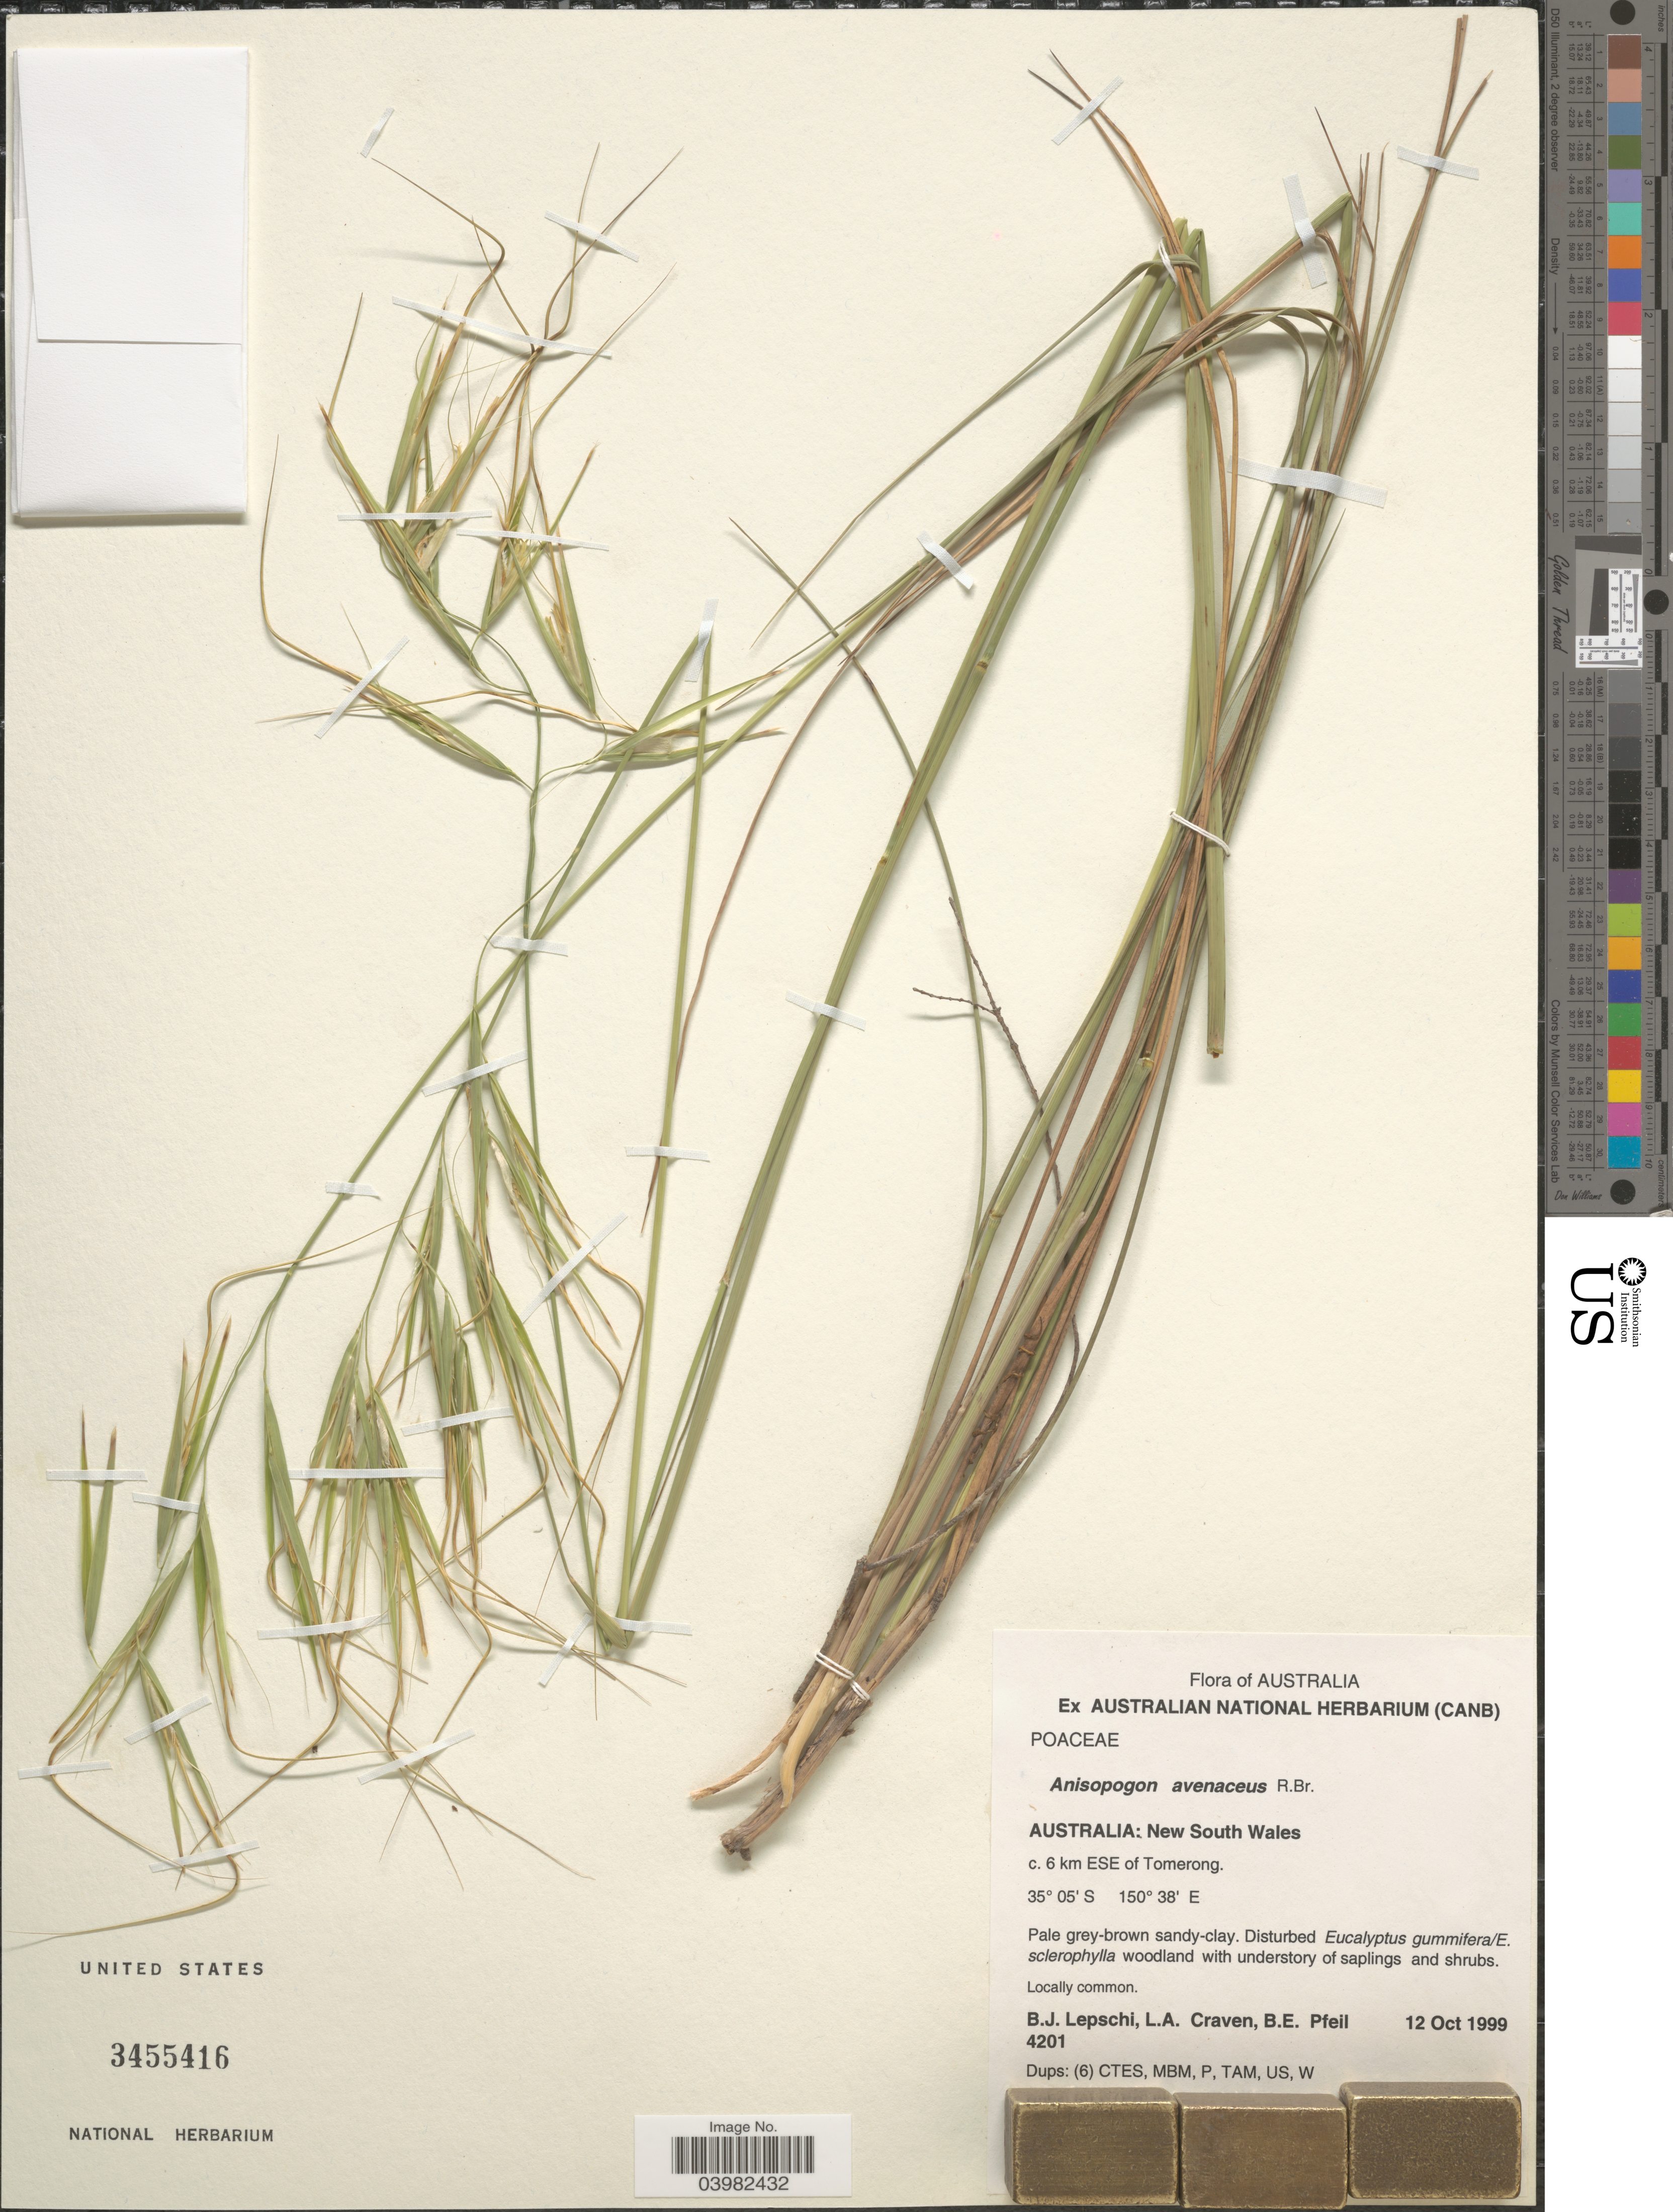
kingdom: Plantae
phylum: Tracheophyta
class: Liliopsida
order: Poales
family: Poaceae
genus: Anisopogon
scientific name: Anisopogon avenaceus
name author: R. Br.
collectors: B. Lepschi, L. A. Craven & B. Pfeil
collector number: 4201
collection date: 1999-10-12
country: Australia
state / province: New South Wales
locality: C. 6 km ESE of Tomerong.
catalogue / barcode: US 3455416